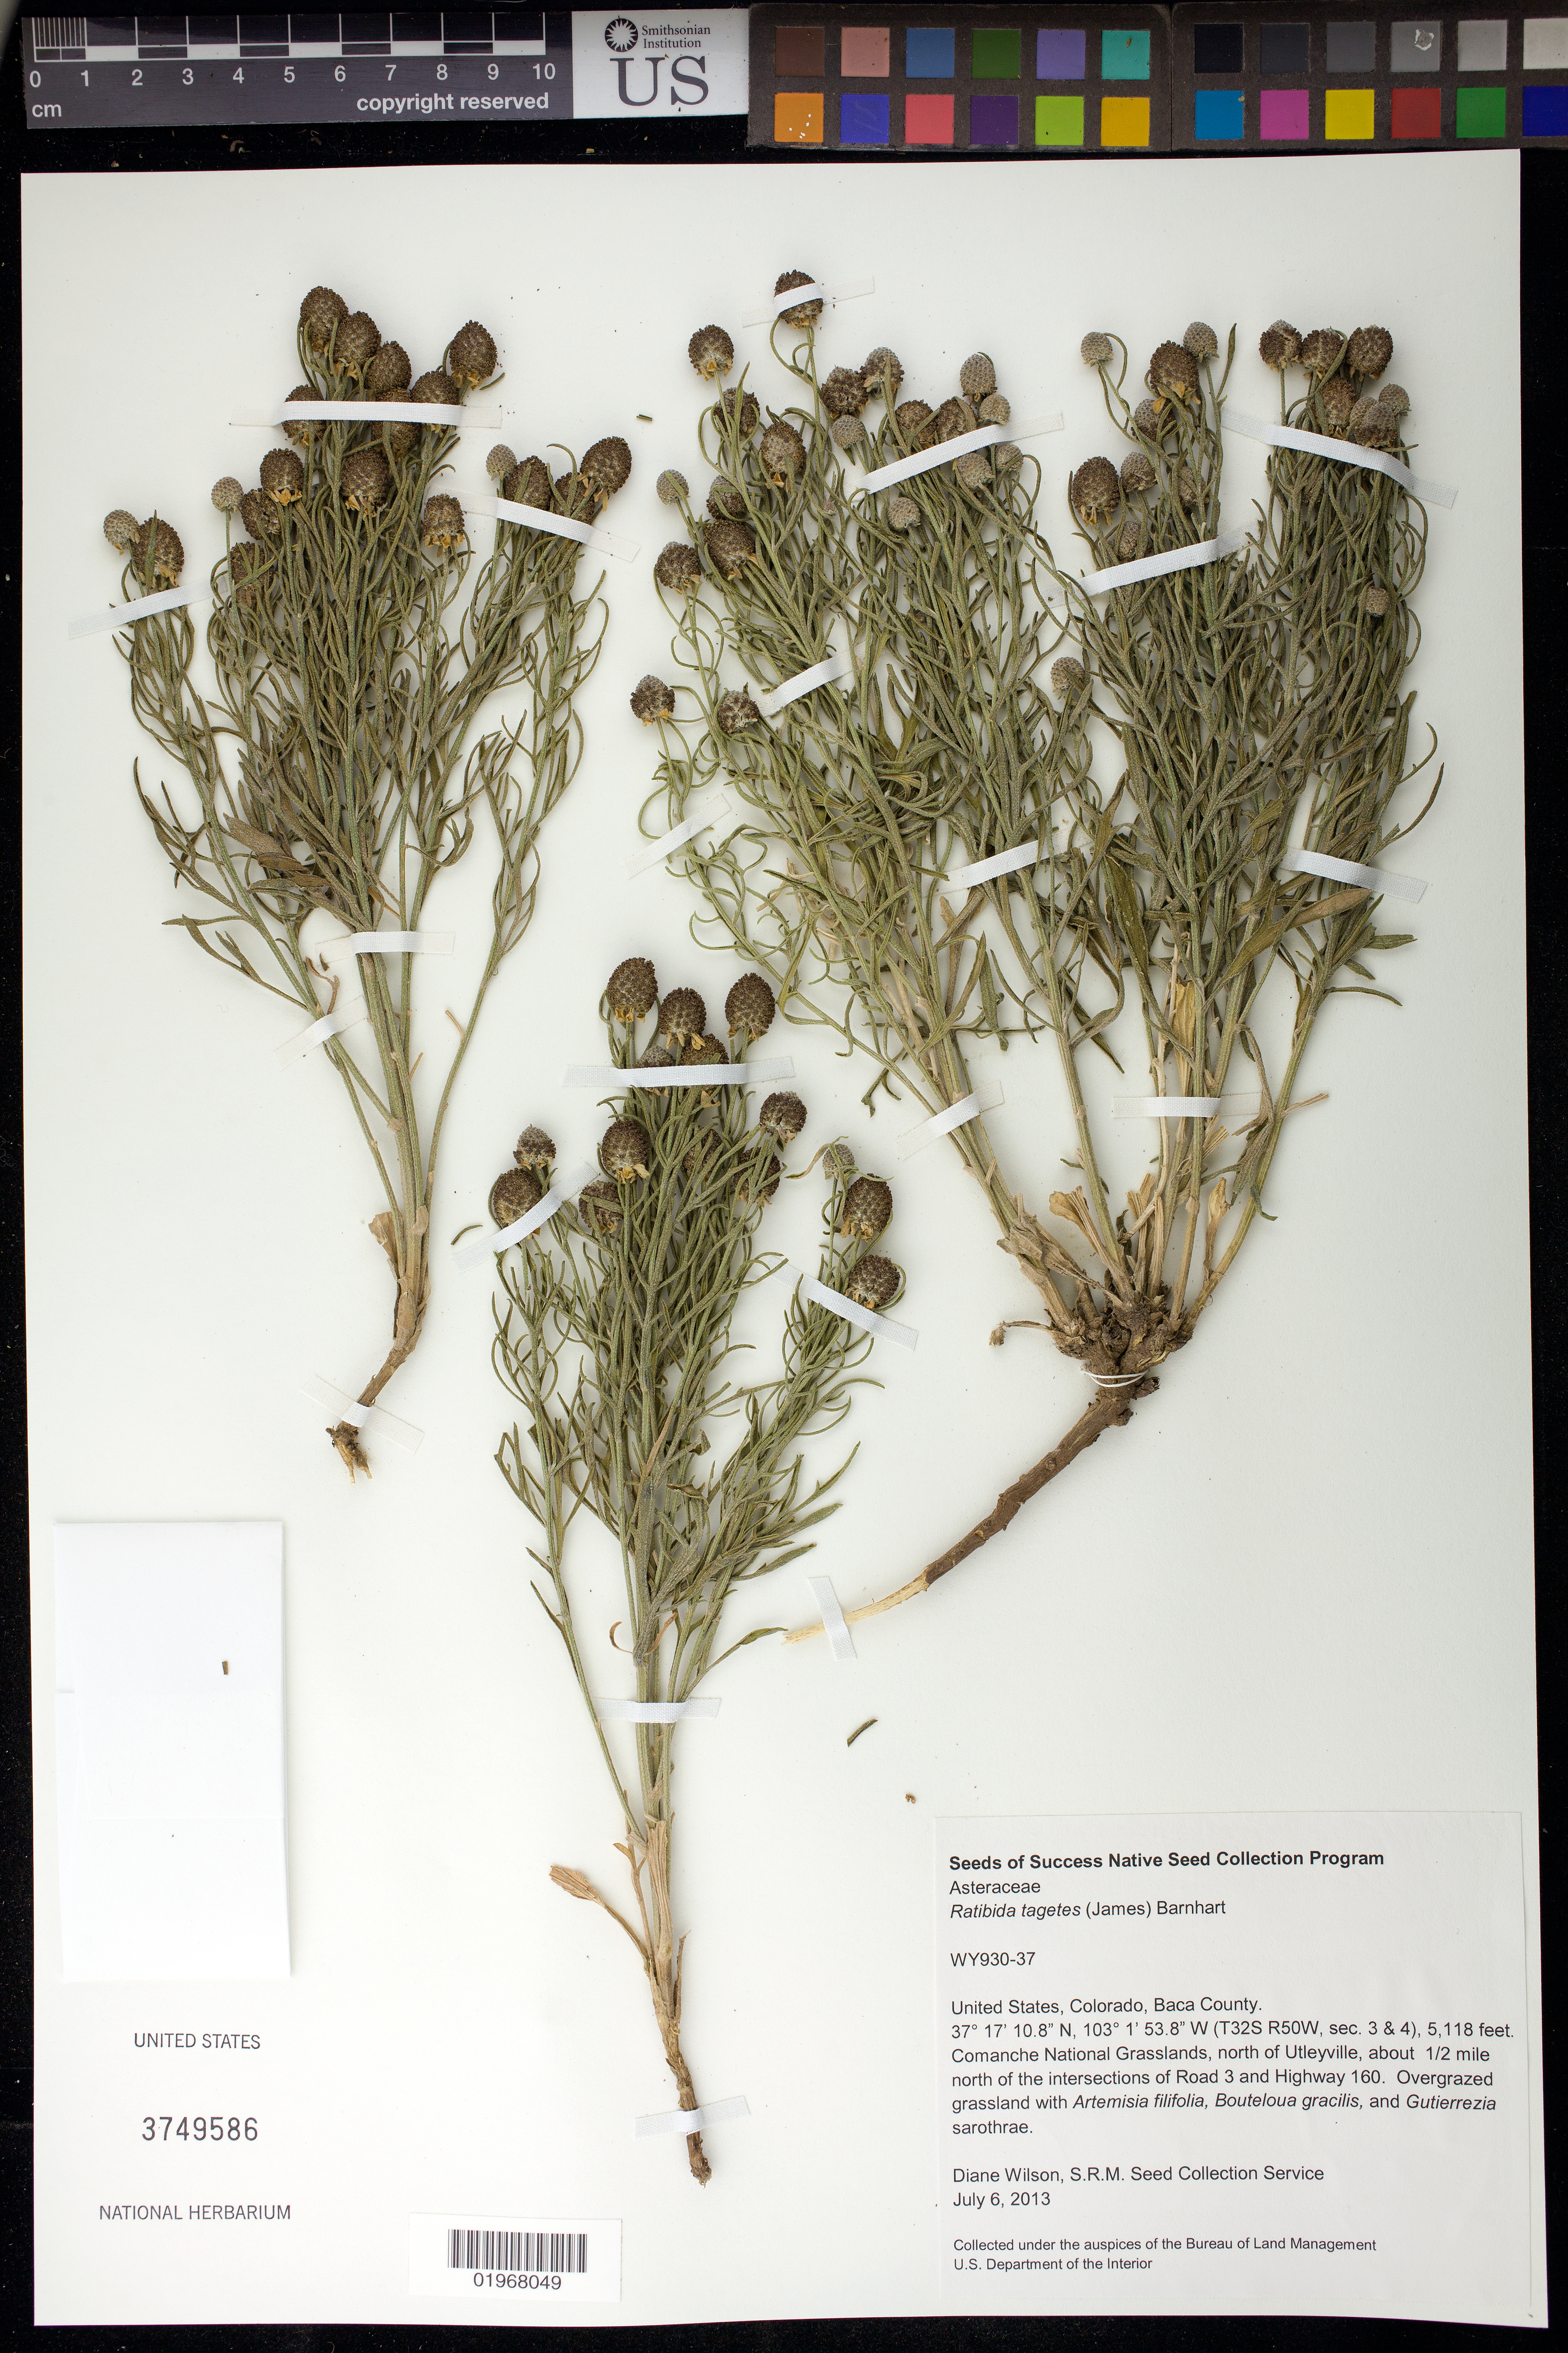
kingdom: Plantae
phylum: Tracheophyta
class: Magnoliopsida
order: Asterales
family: Asteraceae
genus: Ratibida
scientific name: Ratibida tagetes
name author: (James) Barnhart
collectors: D. Wilson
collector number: WY930-37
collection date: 2013-07-06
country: United States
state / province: Colorado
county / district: Baca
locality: Comanche National Grassland, N of Utleyville, 1/2 mi. N of the intersection of Road 3 and Hwy 160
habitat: Overrazed grassland with Artemisia filifola, Bouteloua gracilis, ect.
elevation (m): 1560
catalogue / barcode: US 3749586